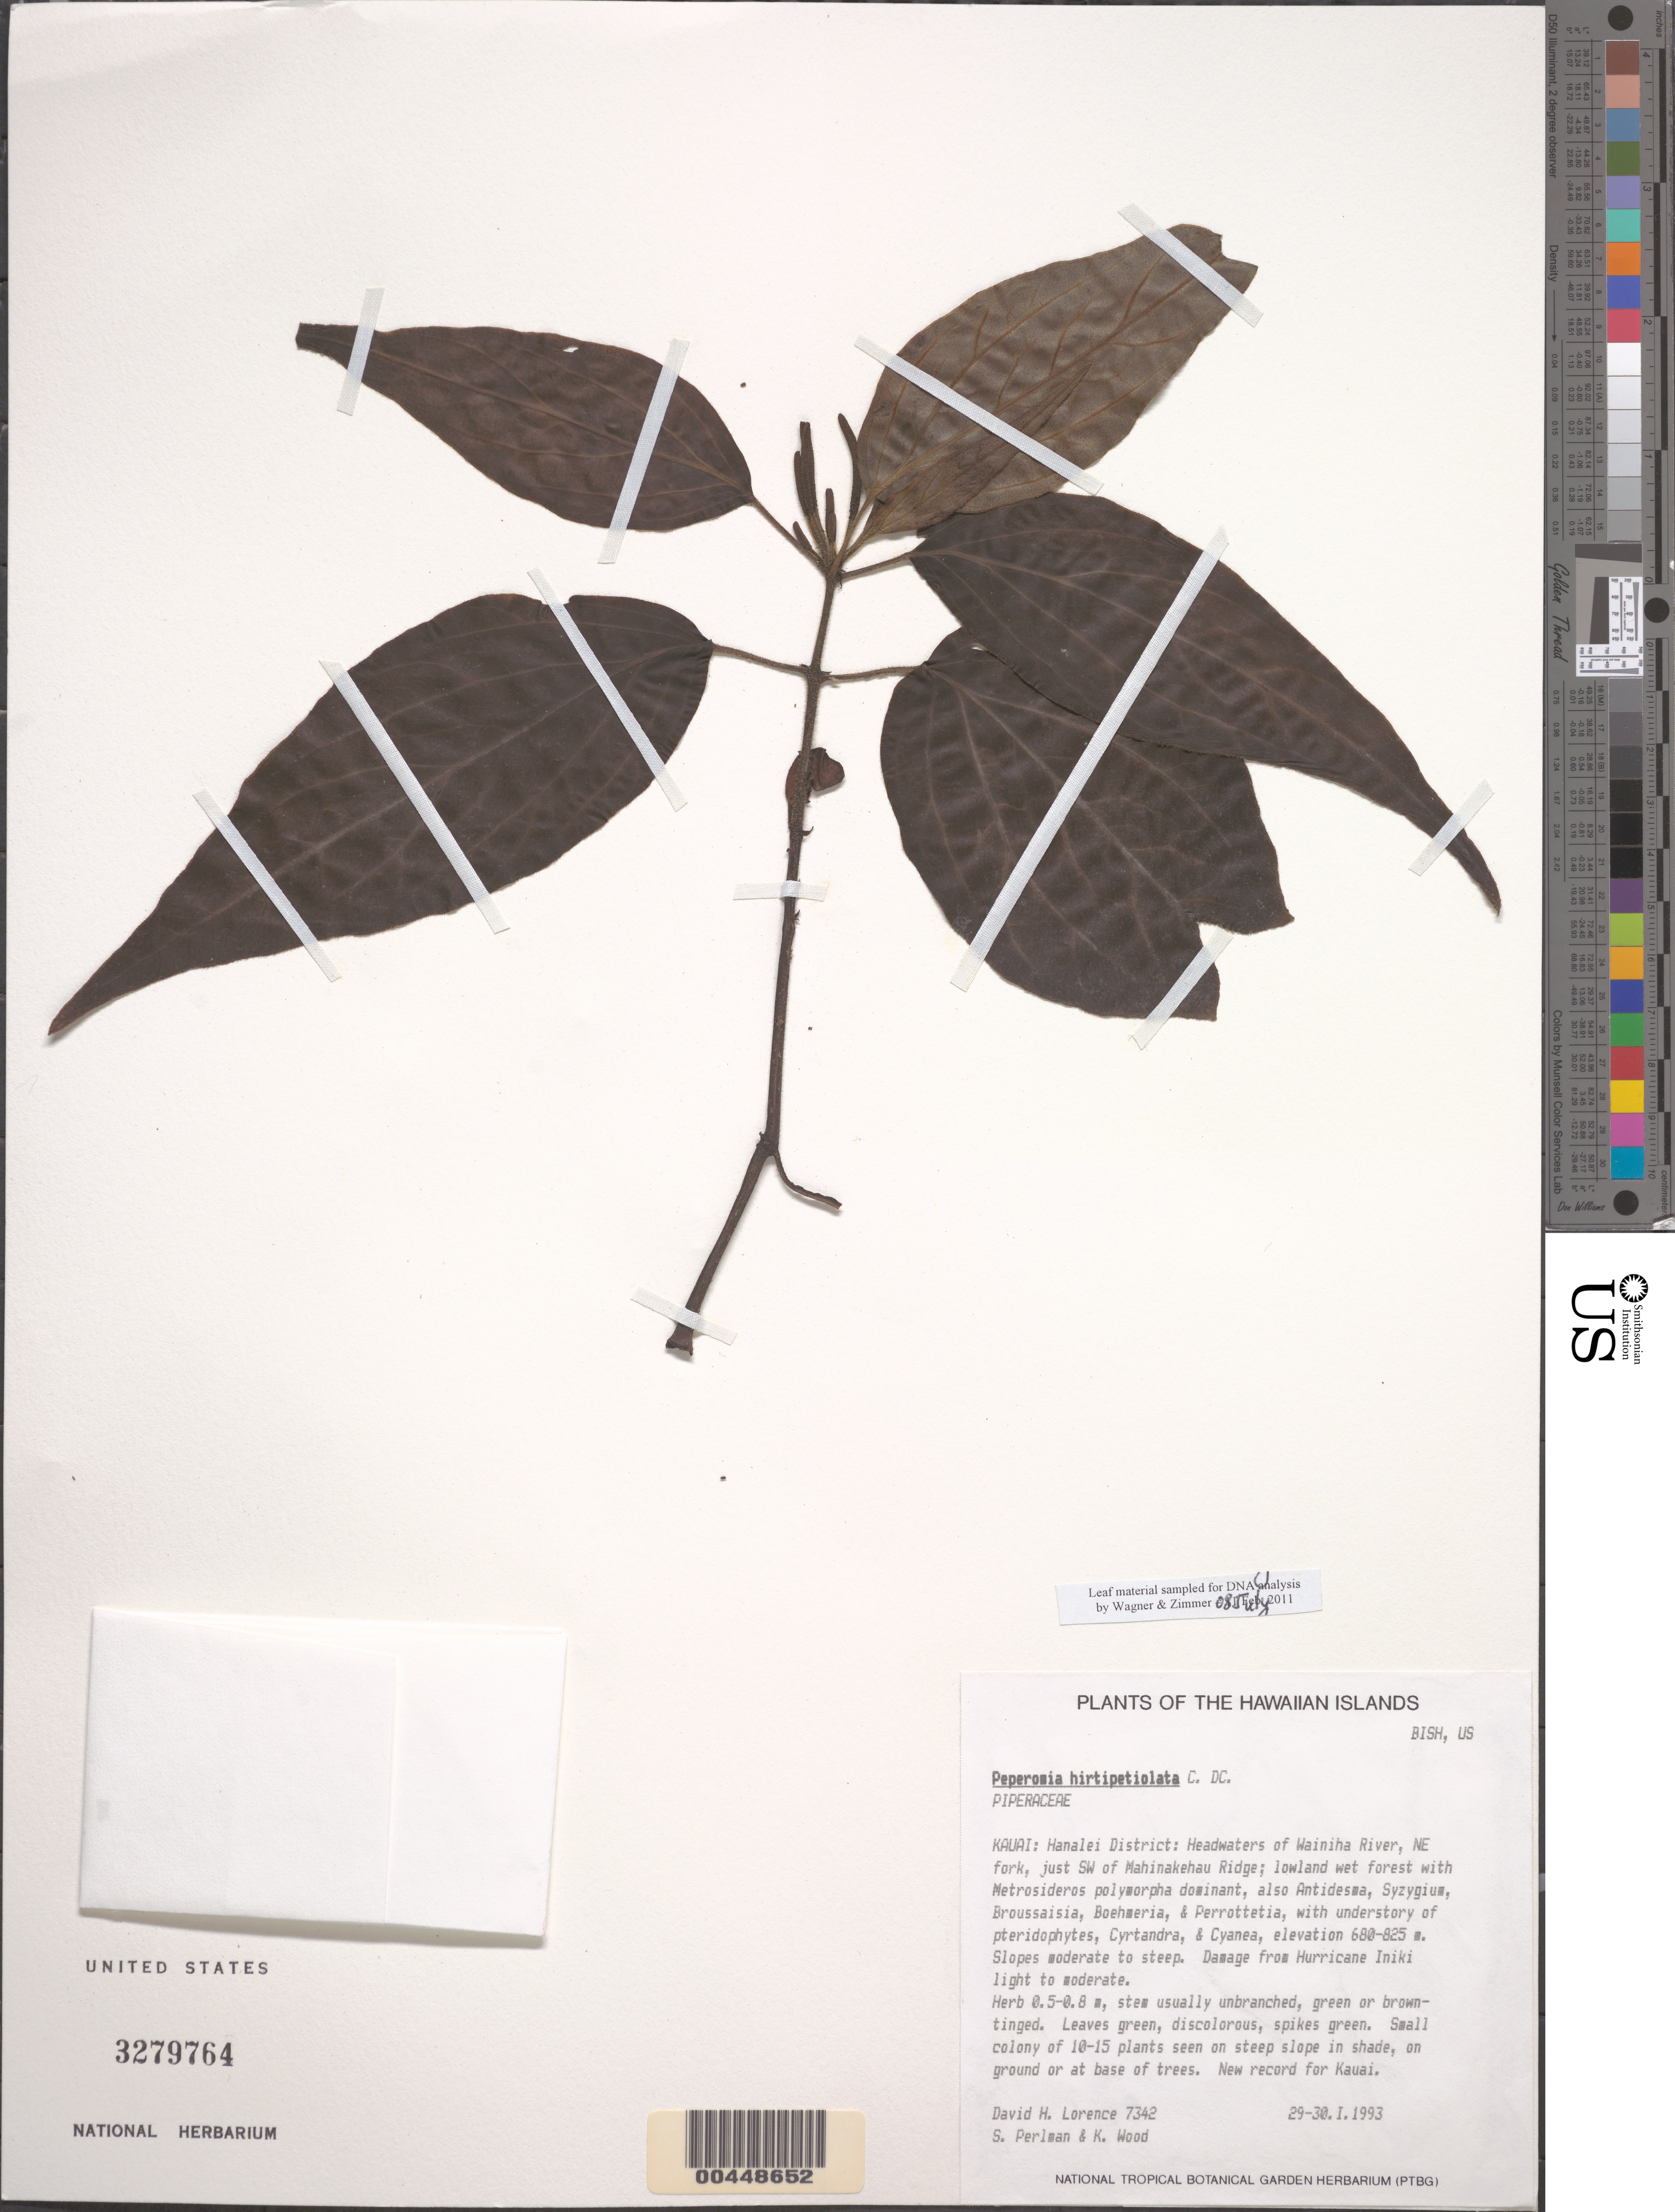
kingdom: Plantae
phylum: Tracheophyta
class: Magnoliopsida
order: Piperales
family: Piperaceae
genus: Peperomia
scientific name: Peperomia hirtipetiola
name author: C. DC.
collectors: D. Lorence, S. P. Perlman & K. Wood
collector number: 7342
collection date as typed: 29 Jan 1993 to 30 Jan 1993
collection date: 1993-01-29/1993-01-30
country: United States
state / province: Hawaii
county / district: Kauai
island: Kaua'i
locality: Hanalei Dist., hdwtrs of Wainiha River, NE fork, just SW of Mahinakehau Ridge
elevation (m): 680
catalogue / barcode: US 3279764